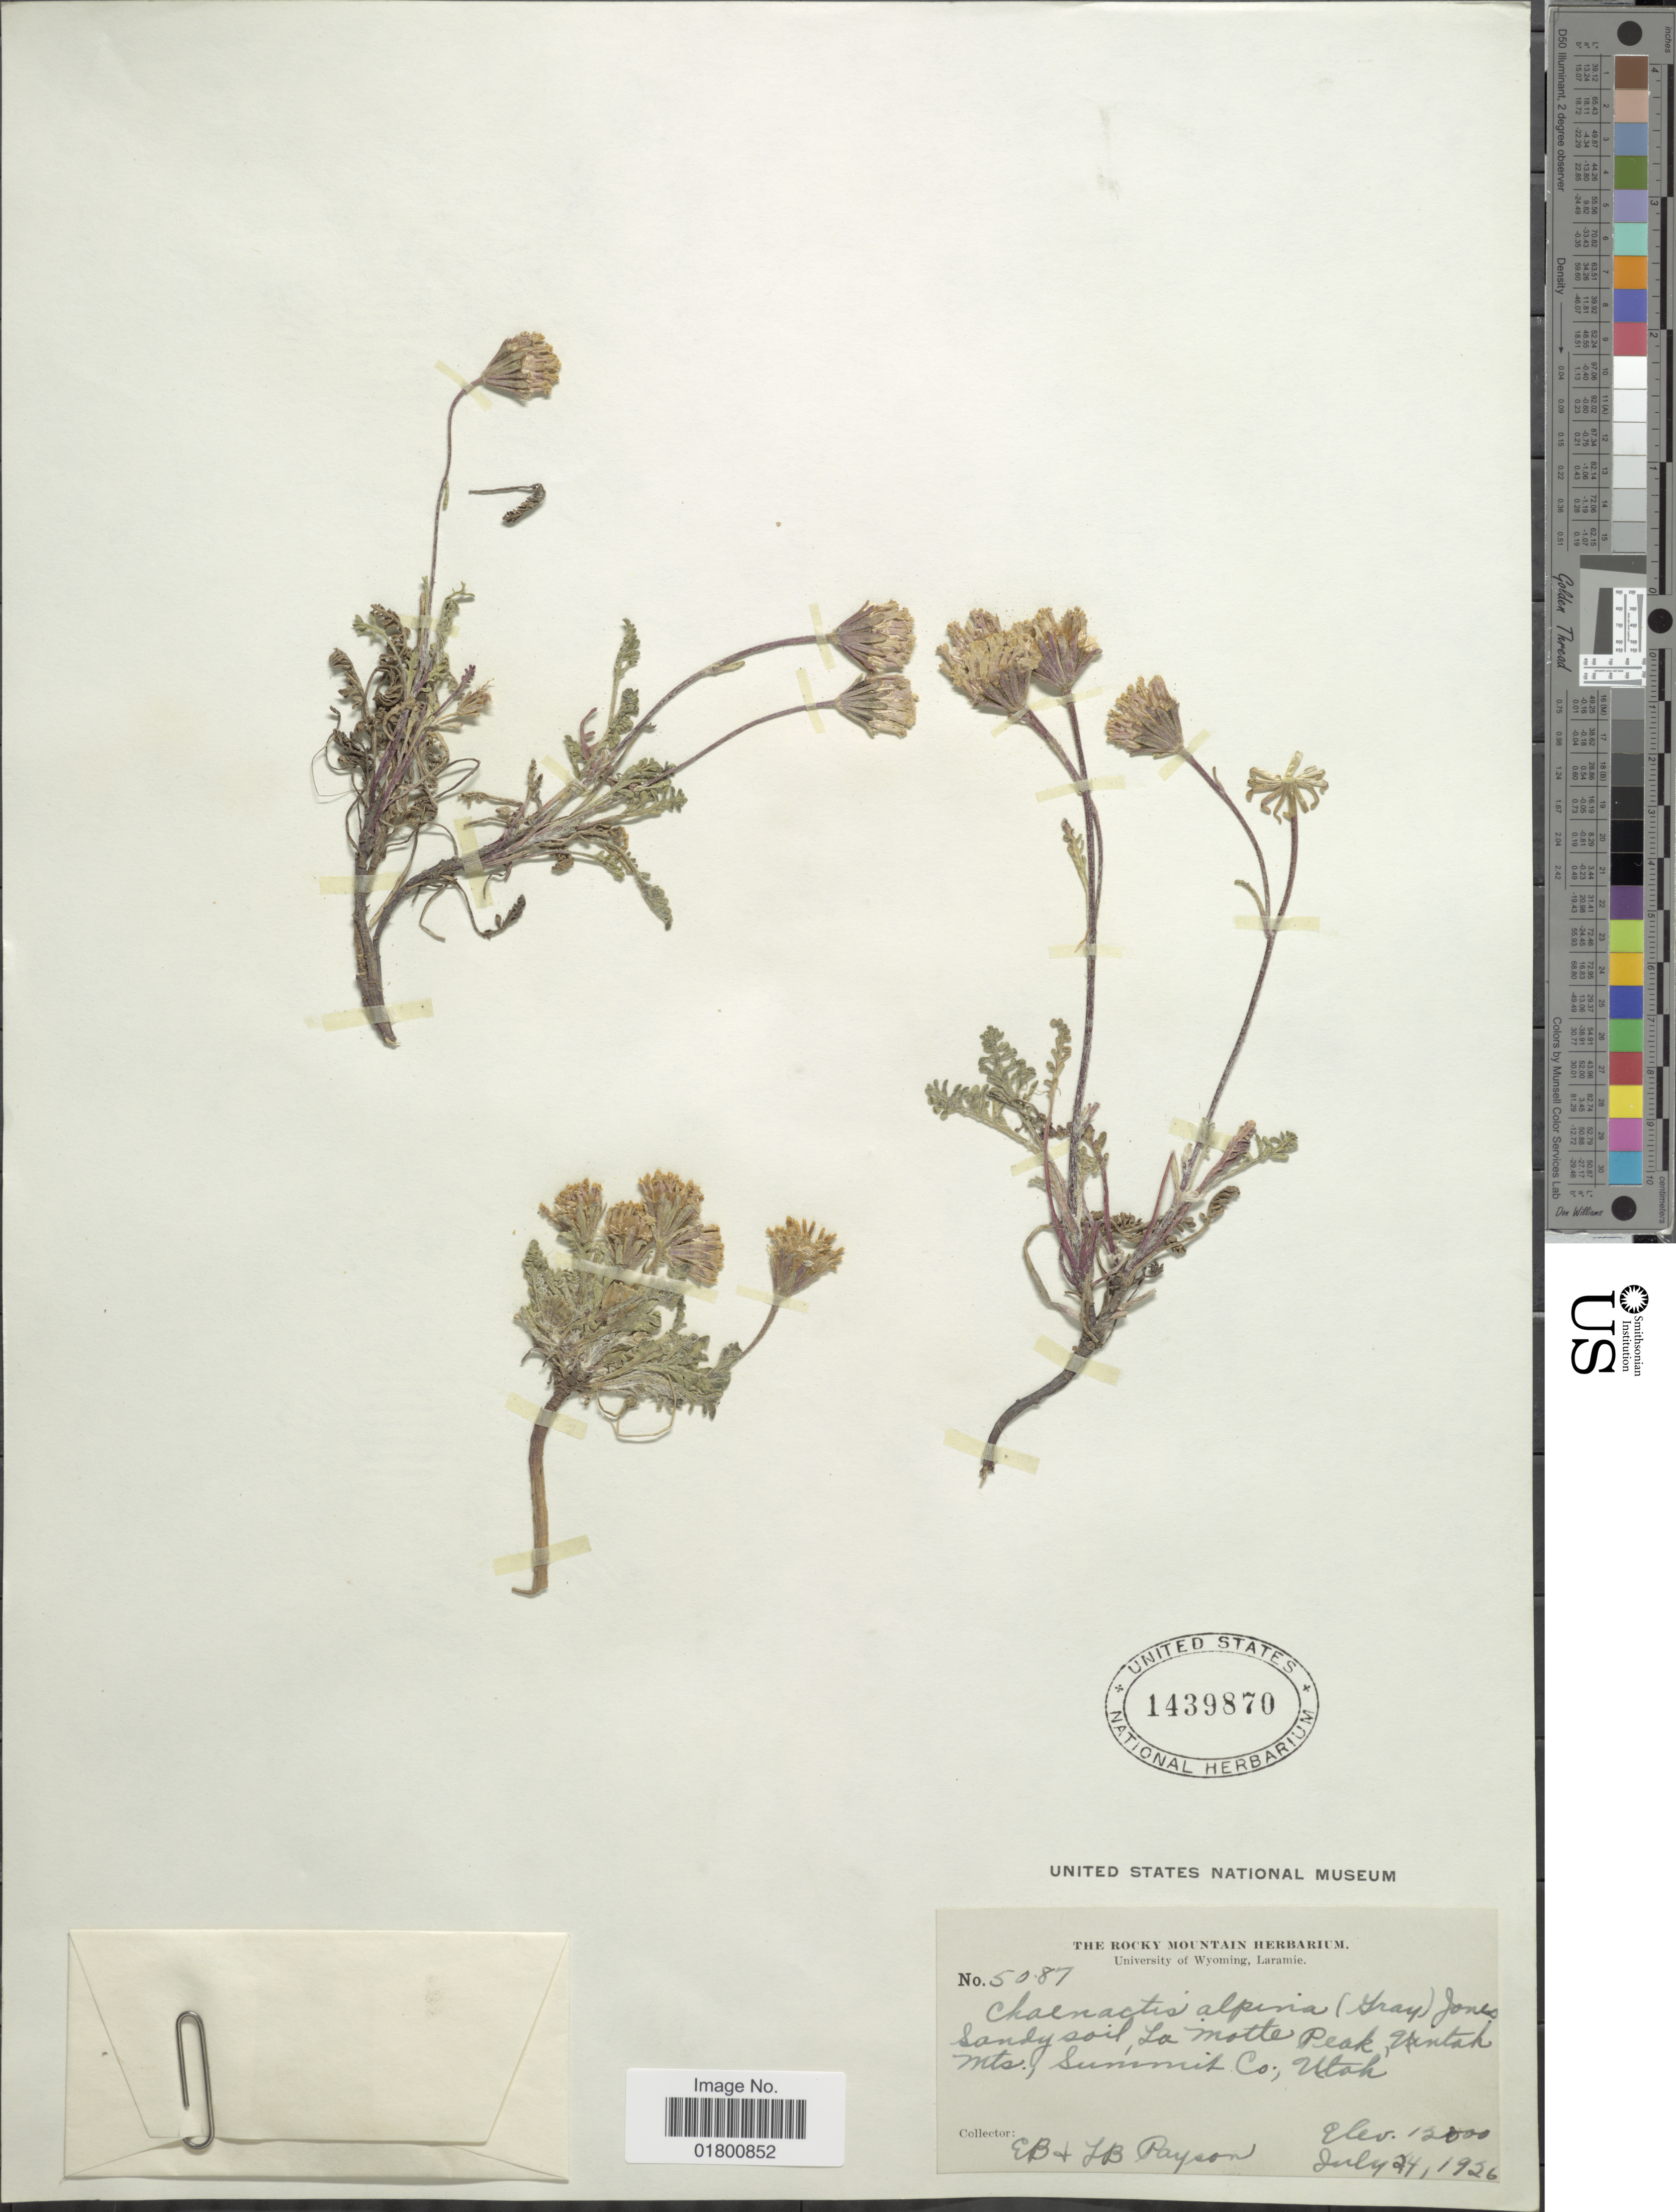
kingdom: Plantae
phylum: Tracheophyta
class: Magnoliopsida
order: Asterales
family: Asteraceae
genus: Chaenactis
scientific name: Chaenactis alpina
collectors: E. B. Payson & L. Payson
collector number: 5087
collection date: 1926-07-24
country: United States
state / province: Utah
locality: Sandy soil, La Motte Peak, Uintah Mts., Summit Co., Utah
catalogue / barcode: US 1439870